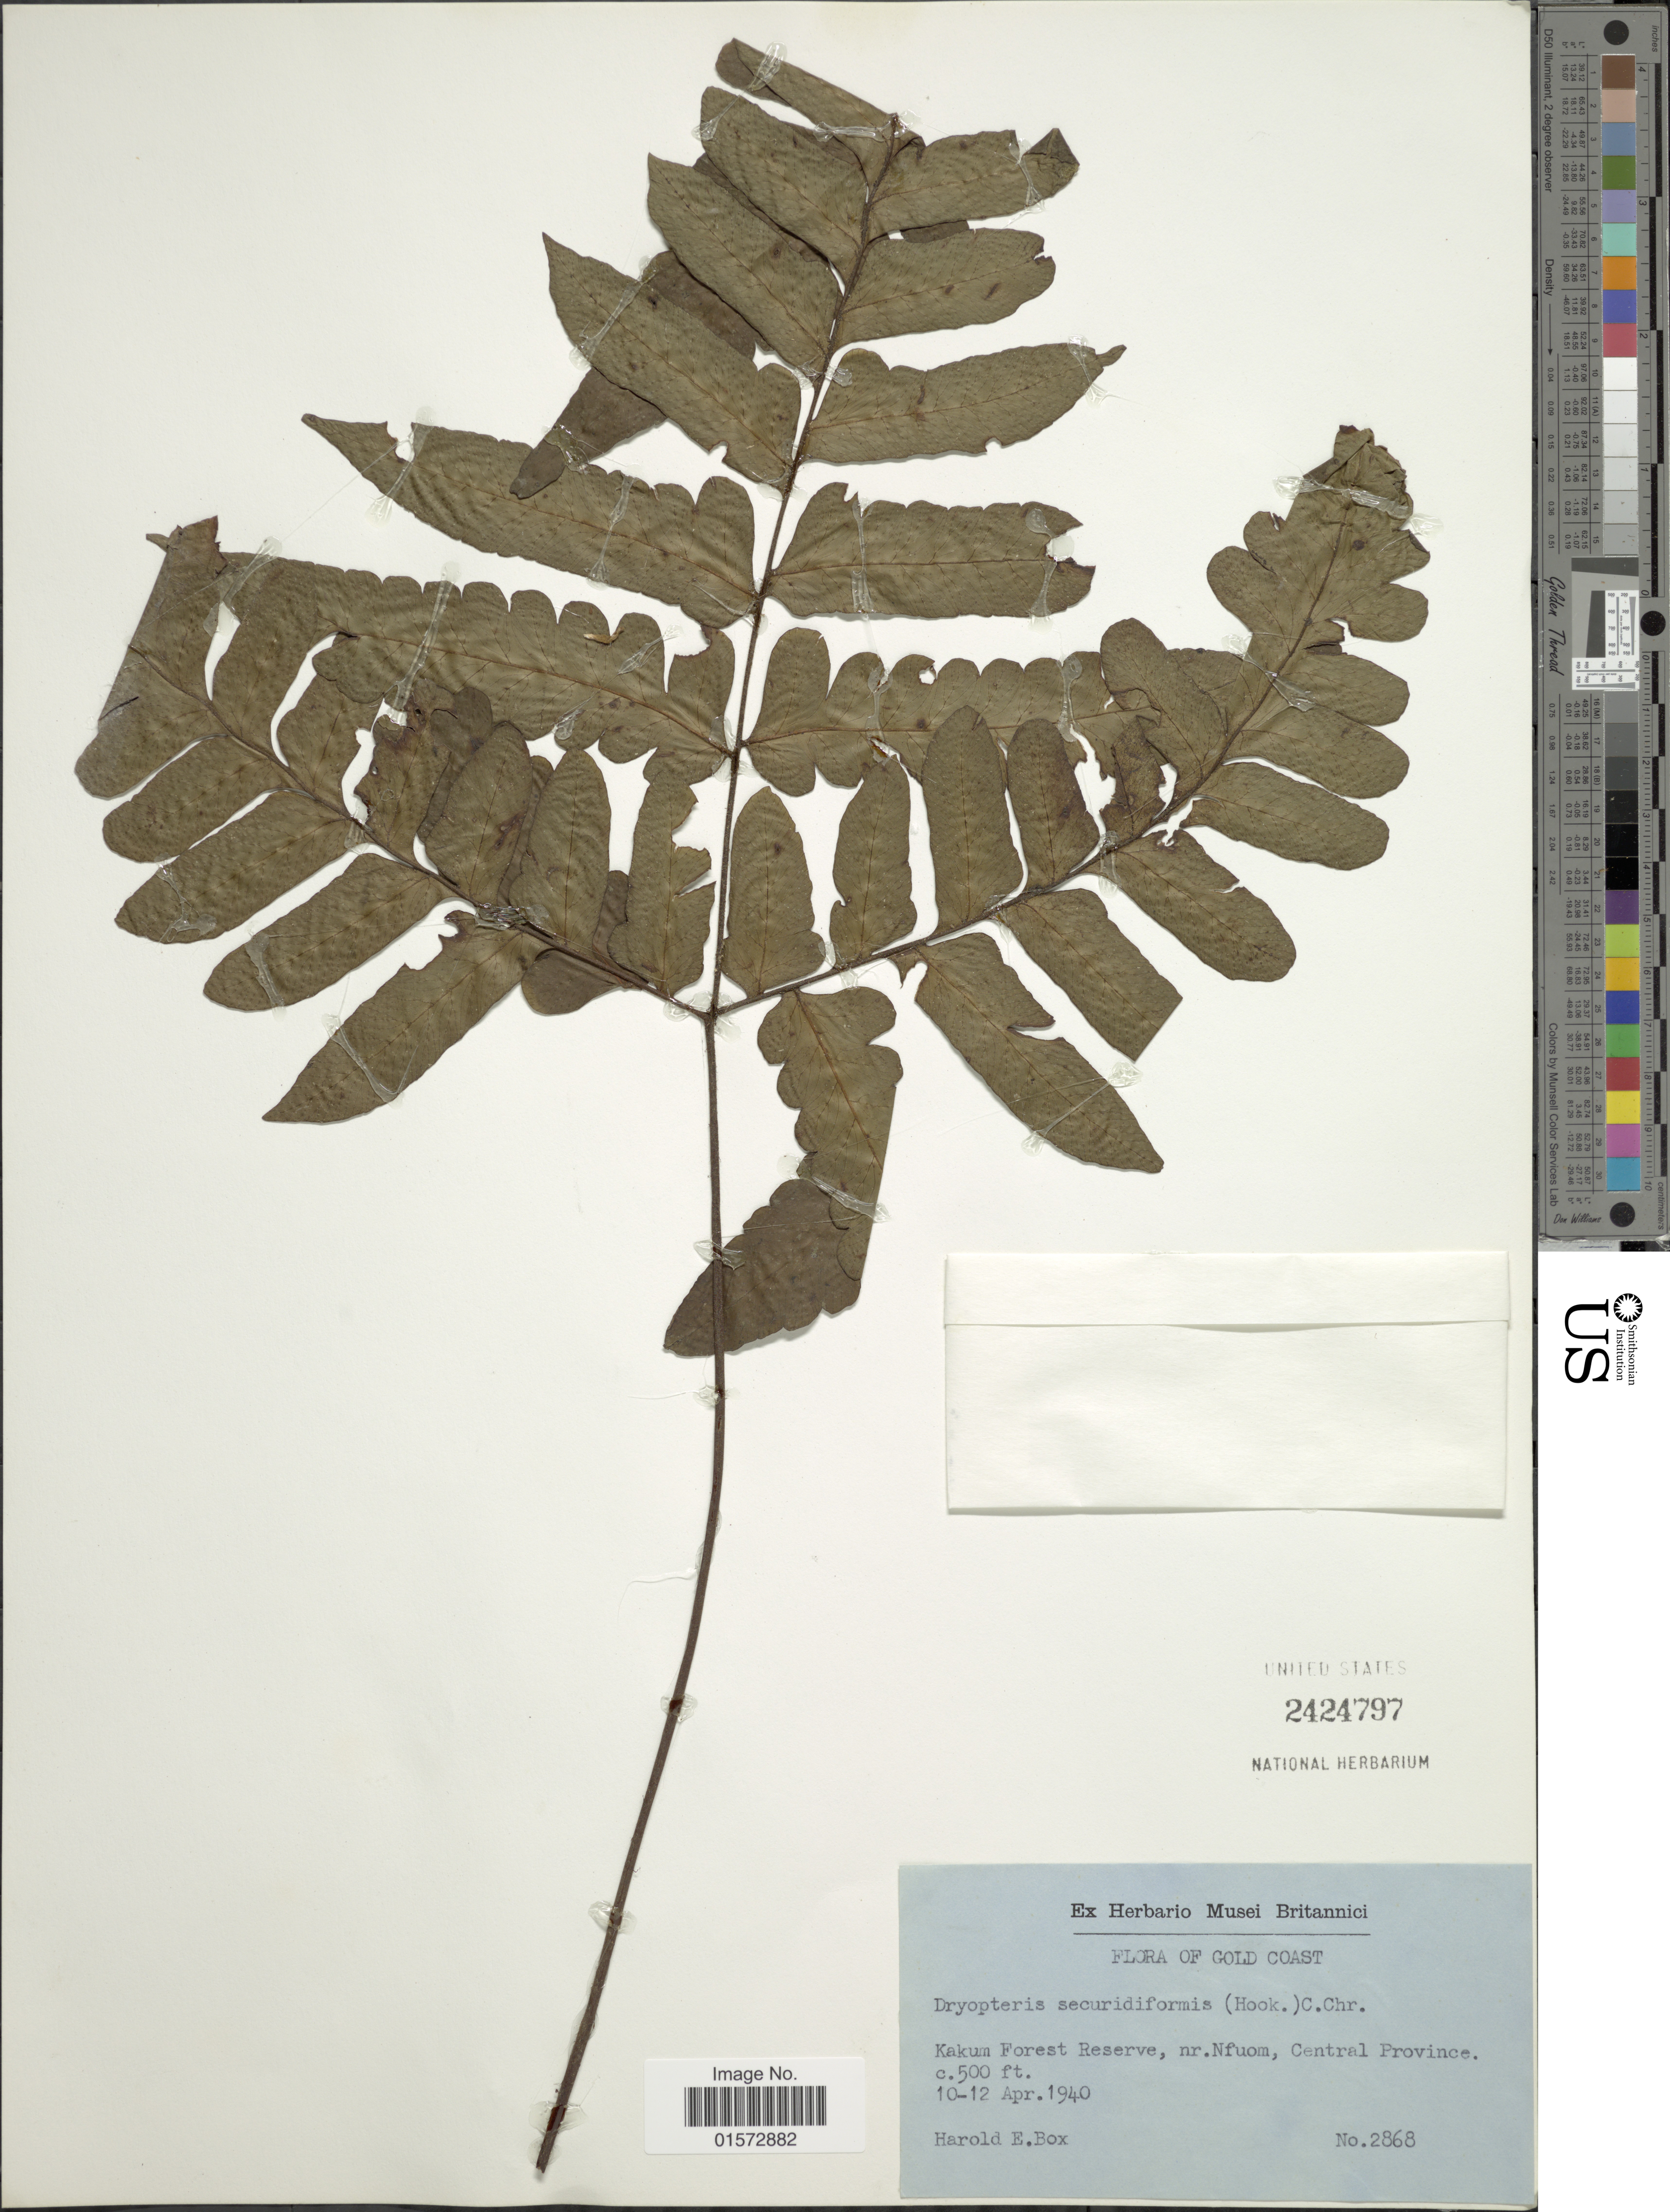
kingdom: Plantae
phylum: Tracheophyta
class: Polypodiopsida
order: Polypodiales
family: Tectariaceae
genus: Triplophyllum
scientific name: Triplophyllum securidiforme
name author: (Hook.)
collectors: H. E. Box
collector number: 2868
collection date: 1940-04-10/1940-04-12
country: Ghana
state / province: Central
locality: Gold Coast, Kakum Forest Reserve, nr. Nfuom, Central Province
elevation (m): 152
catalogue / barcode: US 2424797